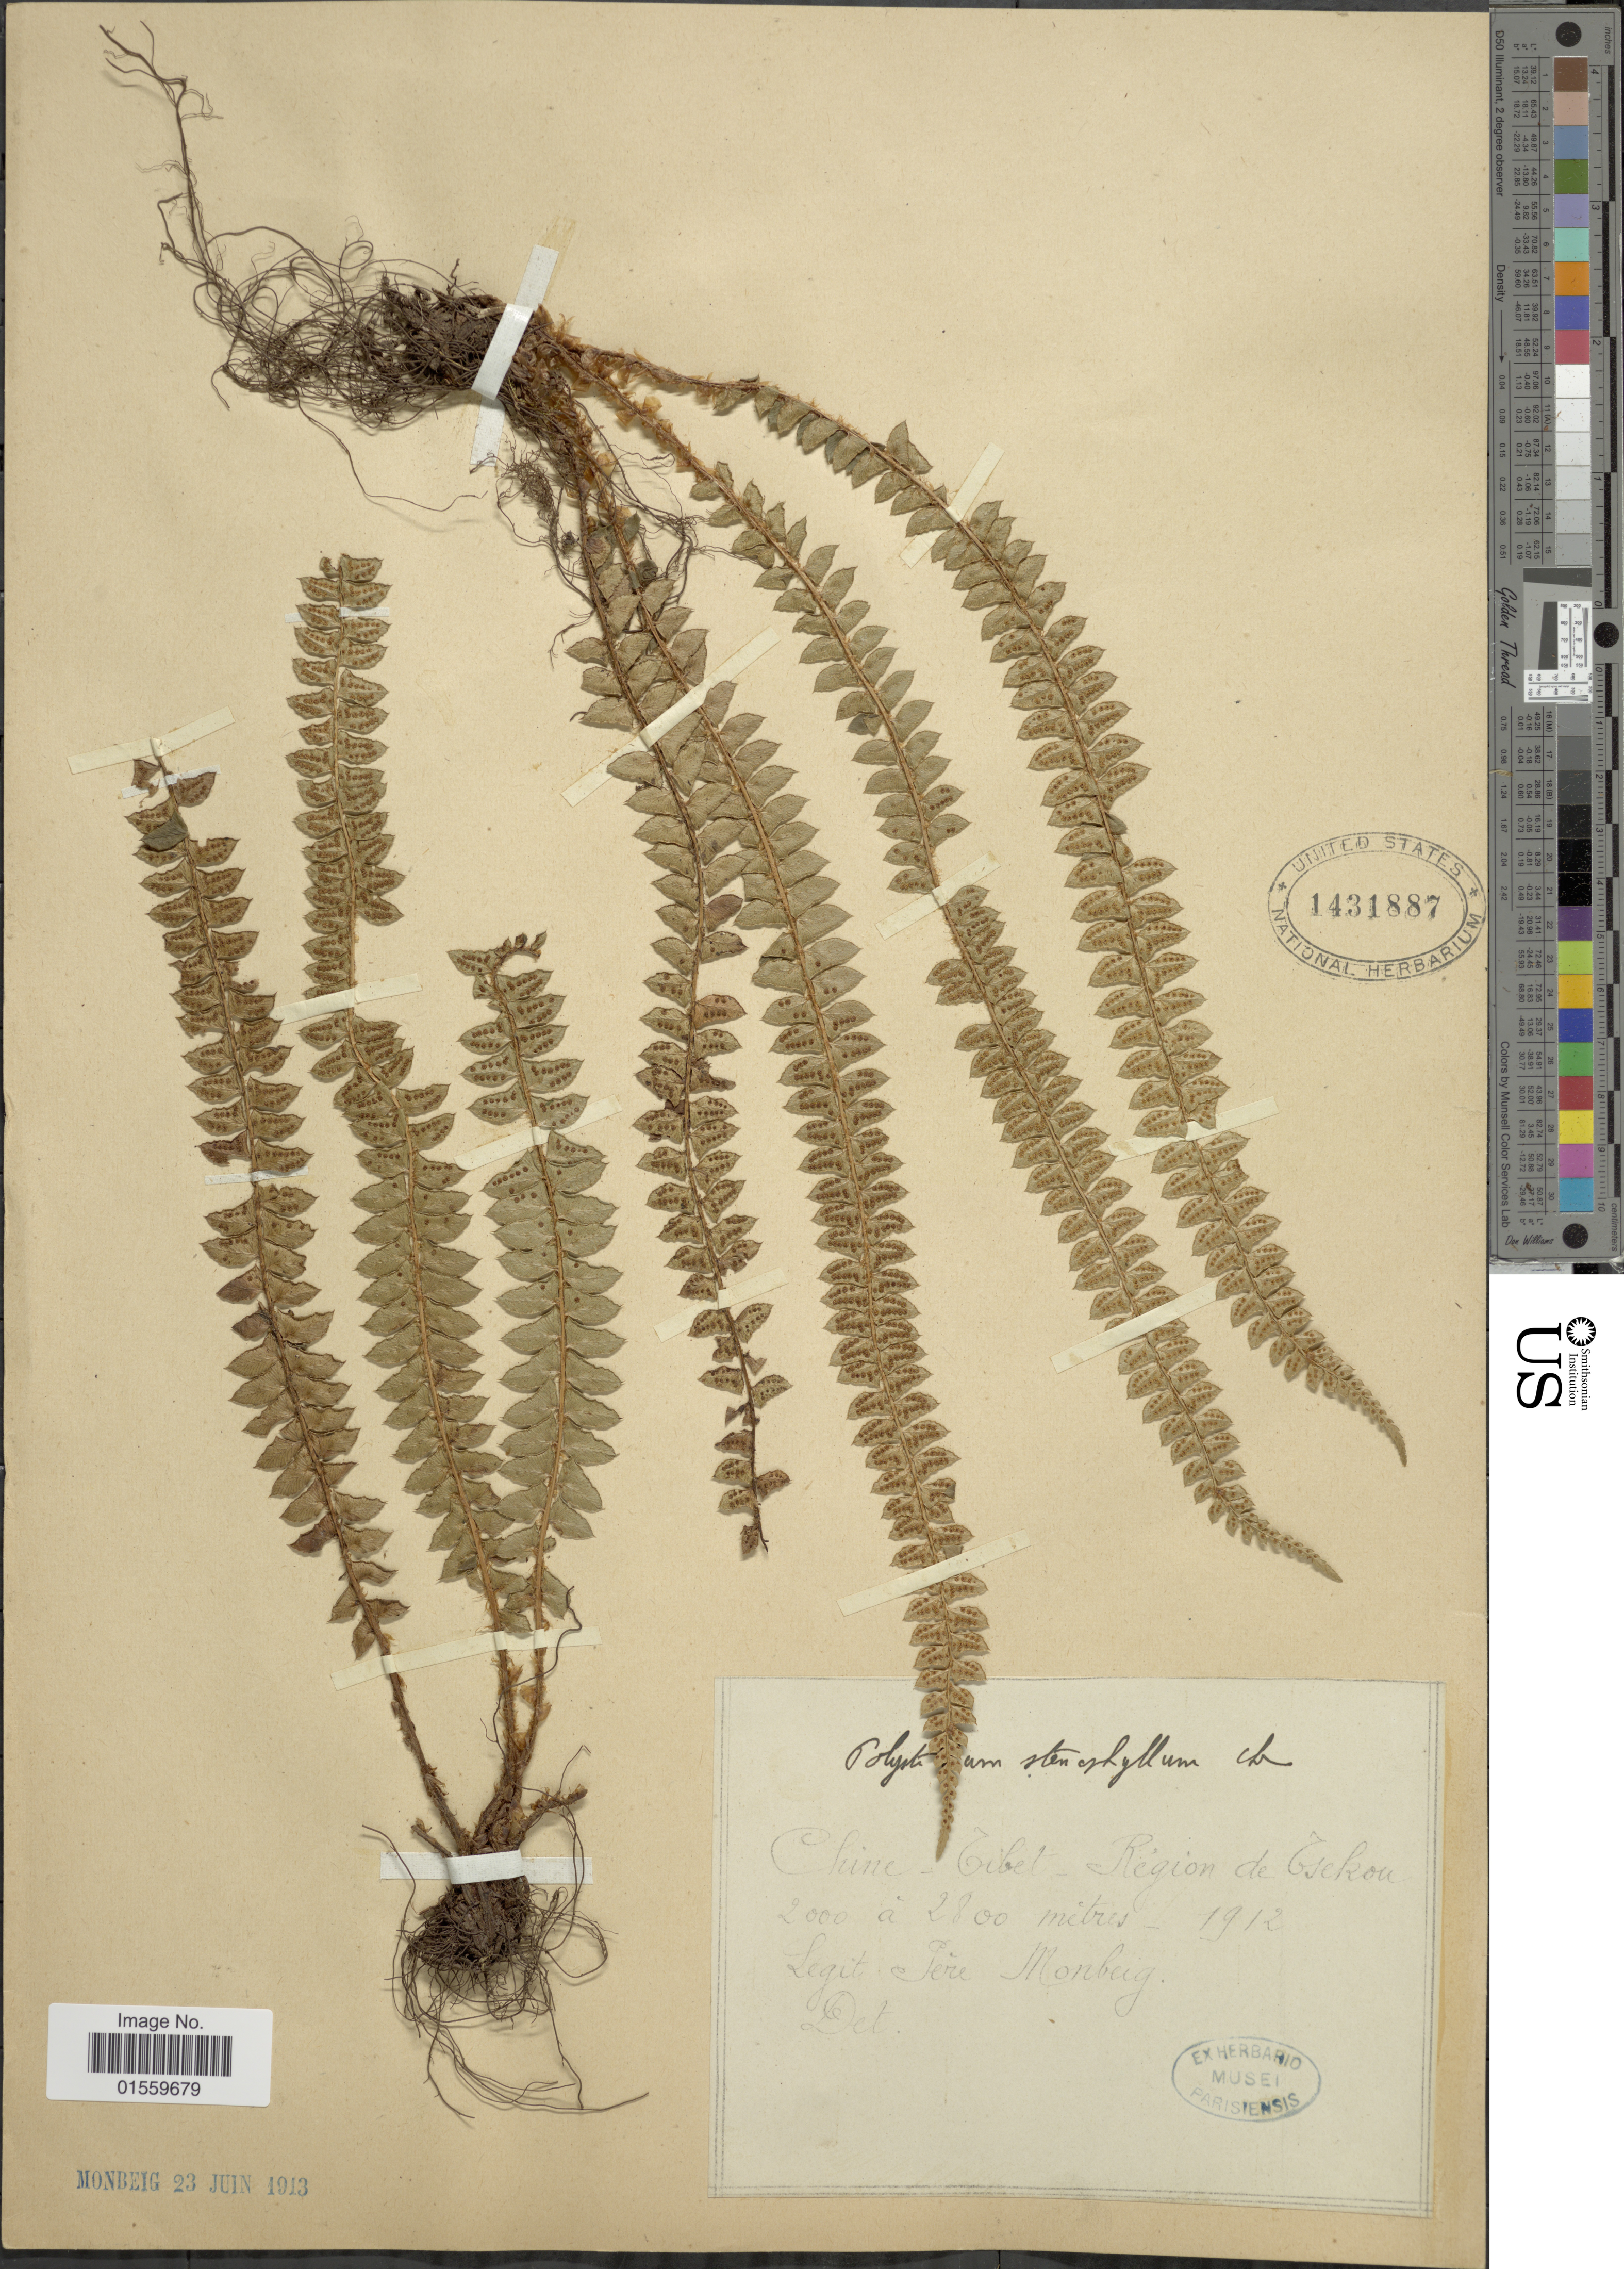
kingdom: Plantae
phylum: Tracheophyta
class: Polypodiopsida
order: Polypodiales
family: Dryopteridaceae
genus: Polystichum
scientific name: Polystichum stenophyllum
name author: Christ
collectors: J. Monbeig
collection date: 1912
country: China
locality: Chine-Cibet-Region de Csekou. [interpreted]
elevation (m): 2000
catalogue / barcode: US 1431887